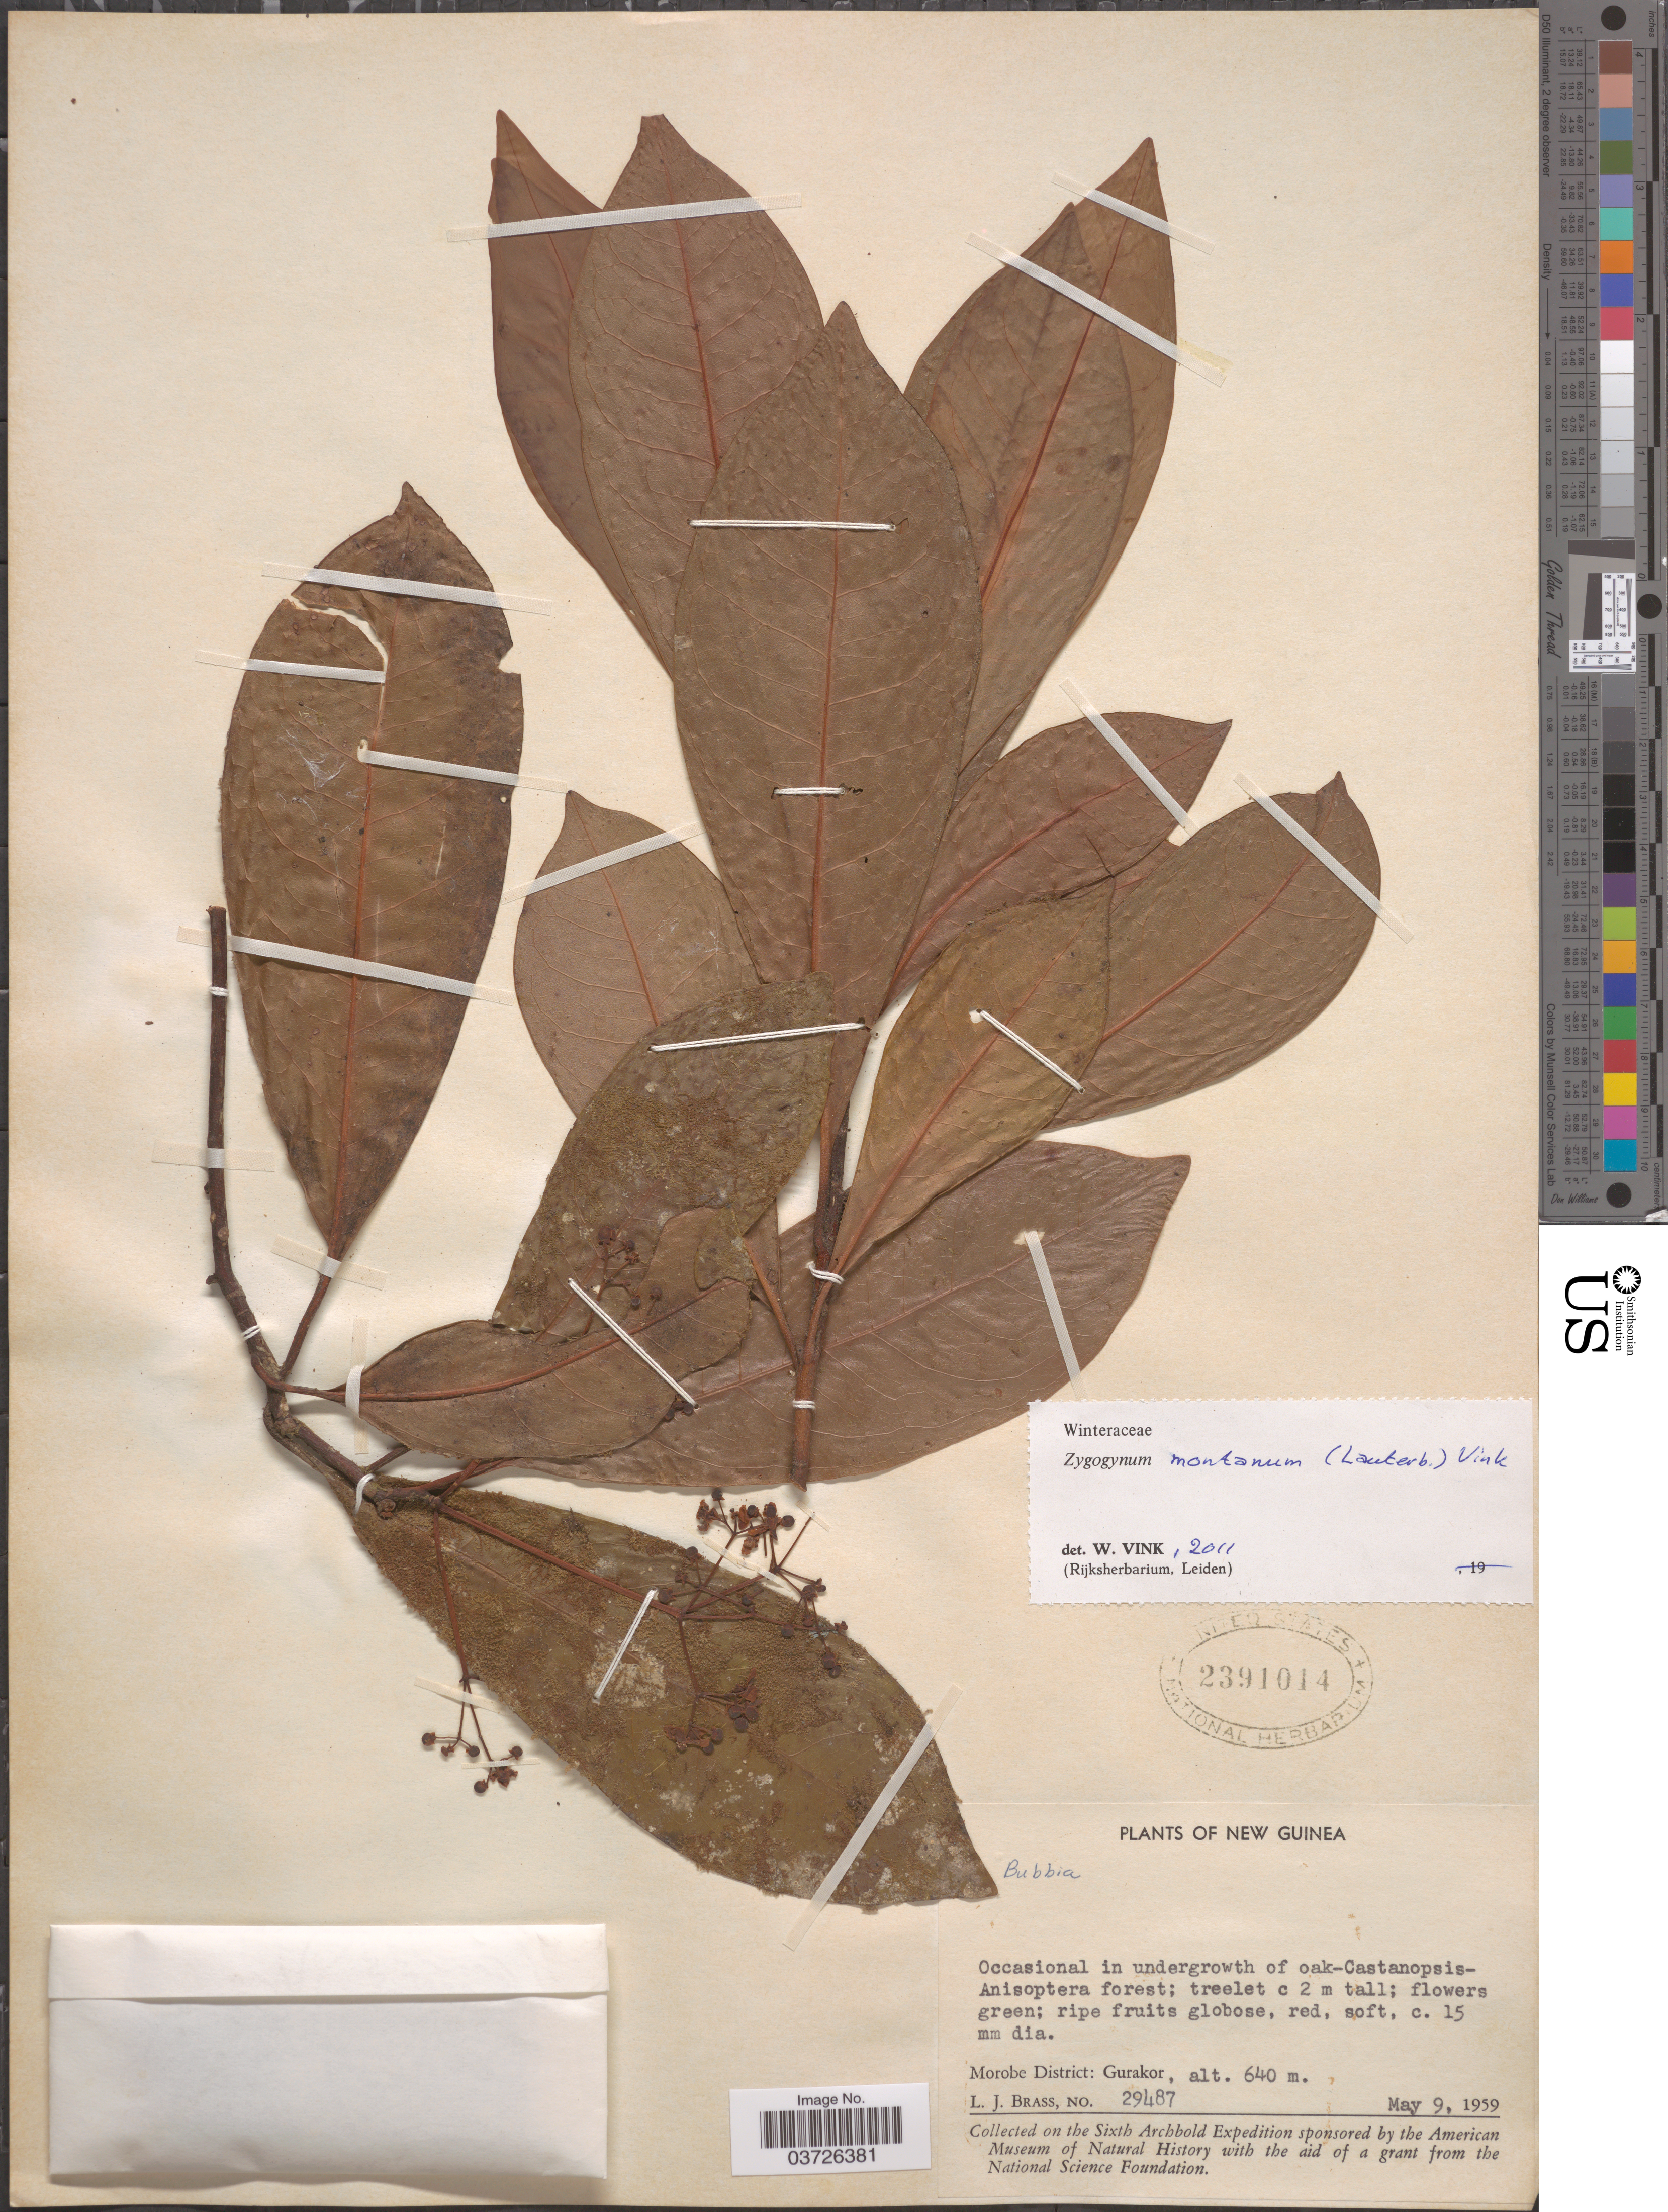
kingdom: Plantae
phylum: Tracheophyta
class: Magnoliopsida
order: Canellales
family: Winteraceae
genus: Zygogynum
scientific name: Zygogynum montanum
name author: (Lauterb.) Vink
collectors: L. J. Brass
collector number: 29487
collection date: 1959-05-09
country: Papua New Guinea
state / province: Morobe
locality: New Guinea. Morobe District: Gurakor.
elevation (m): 640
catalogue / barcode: US 2391014